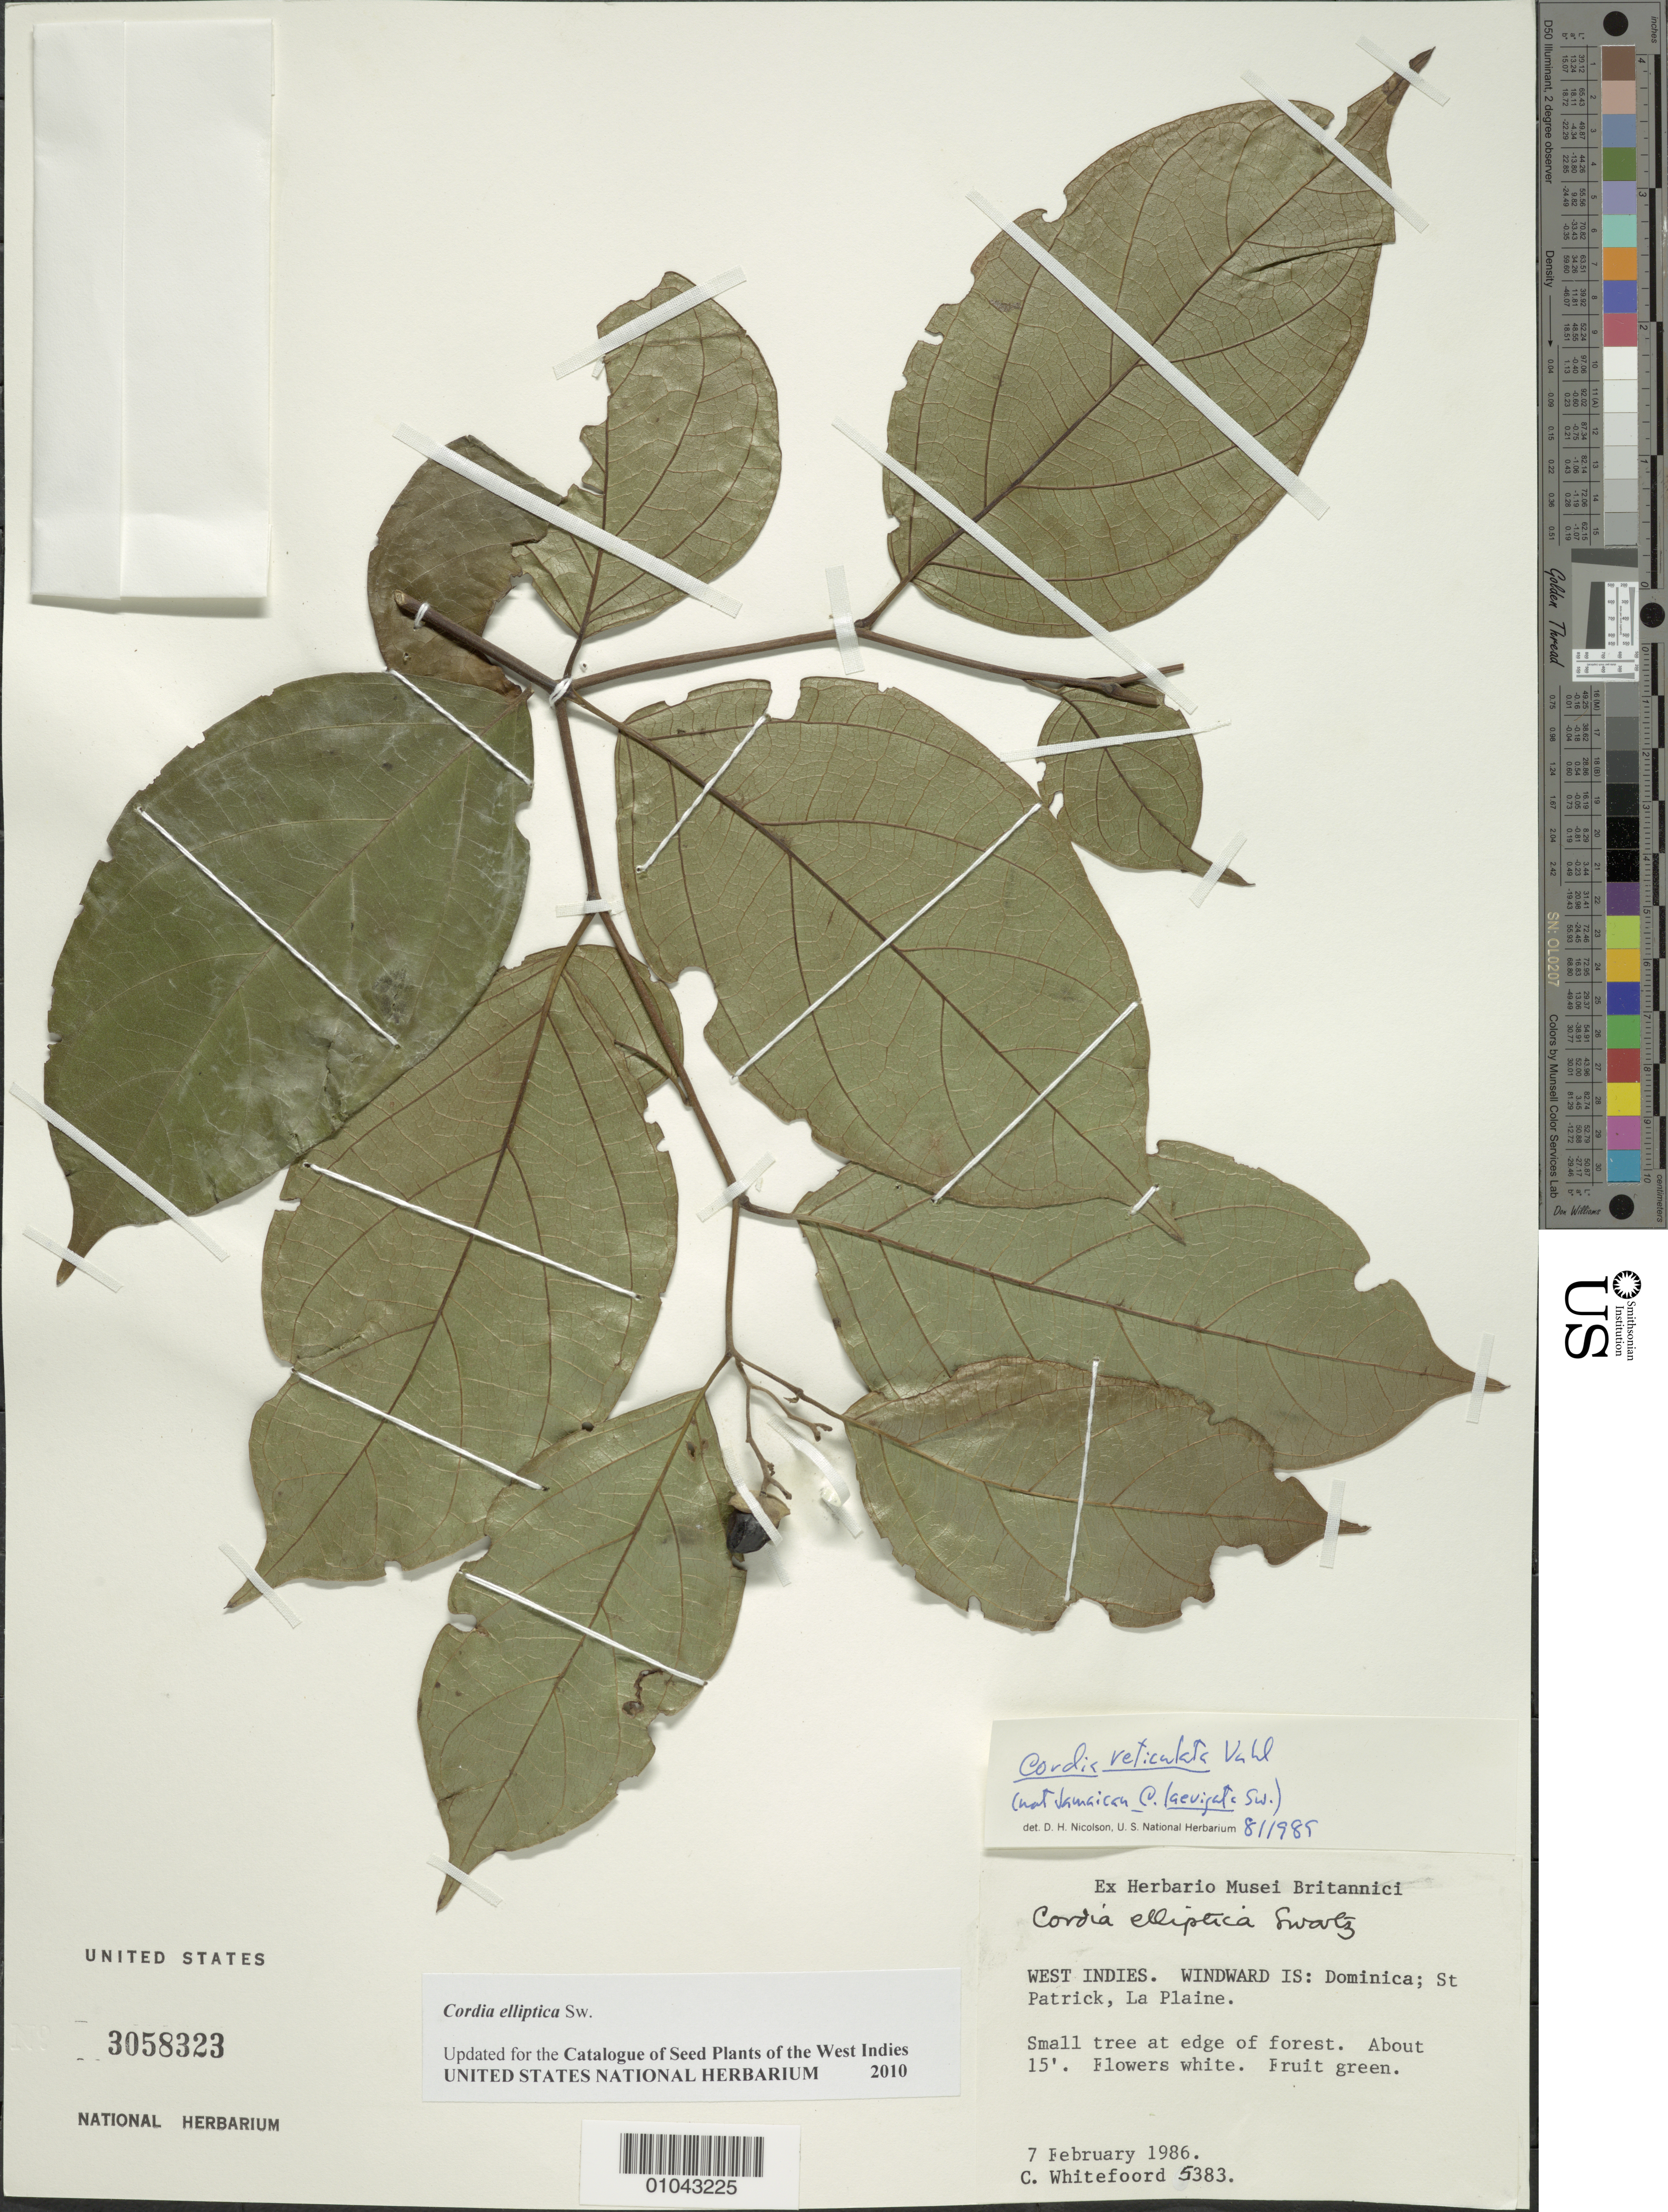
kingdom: Plantae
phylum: Tracheophyta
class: Magnoliopsida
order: Boraginales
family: Cordiaceae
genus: Cordia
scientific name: Cordia elliptica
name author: Sw.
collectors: C. Whitefoord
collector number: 5383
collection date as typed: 07 Feb 1986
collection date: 1986-02-07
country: Dominica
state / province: St. Patrick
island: Dominica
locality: La Plaine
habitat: At edge of forest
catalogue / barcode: US 3058323